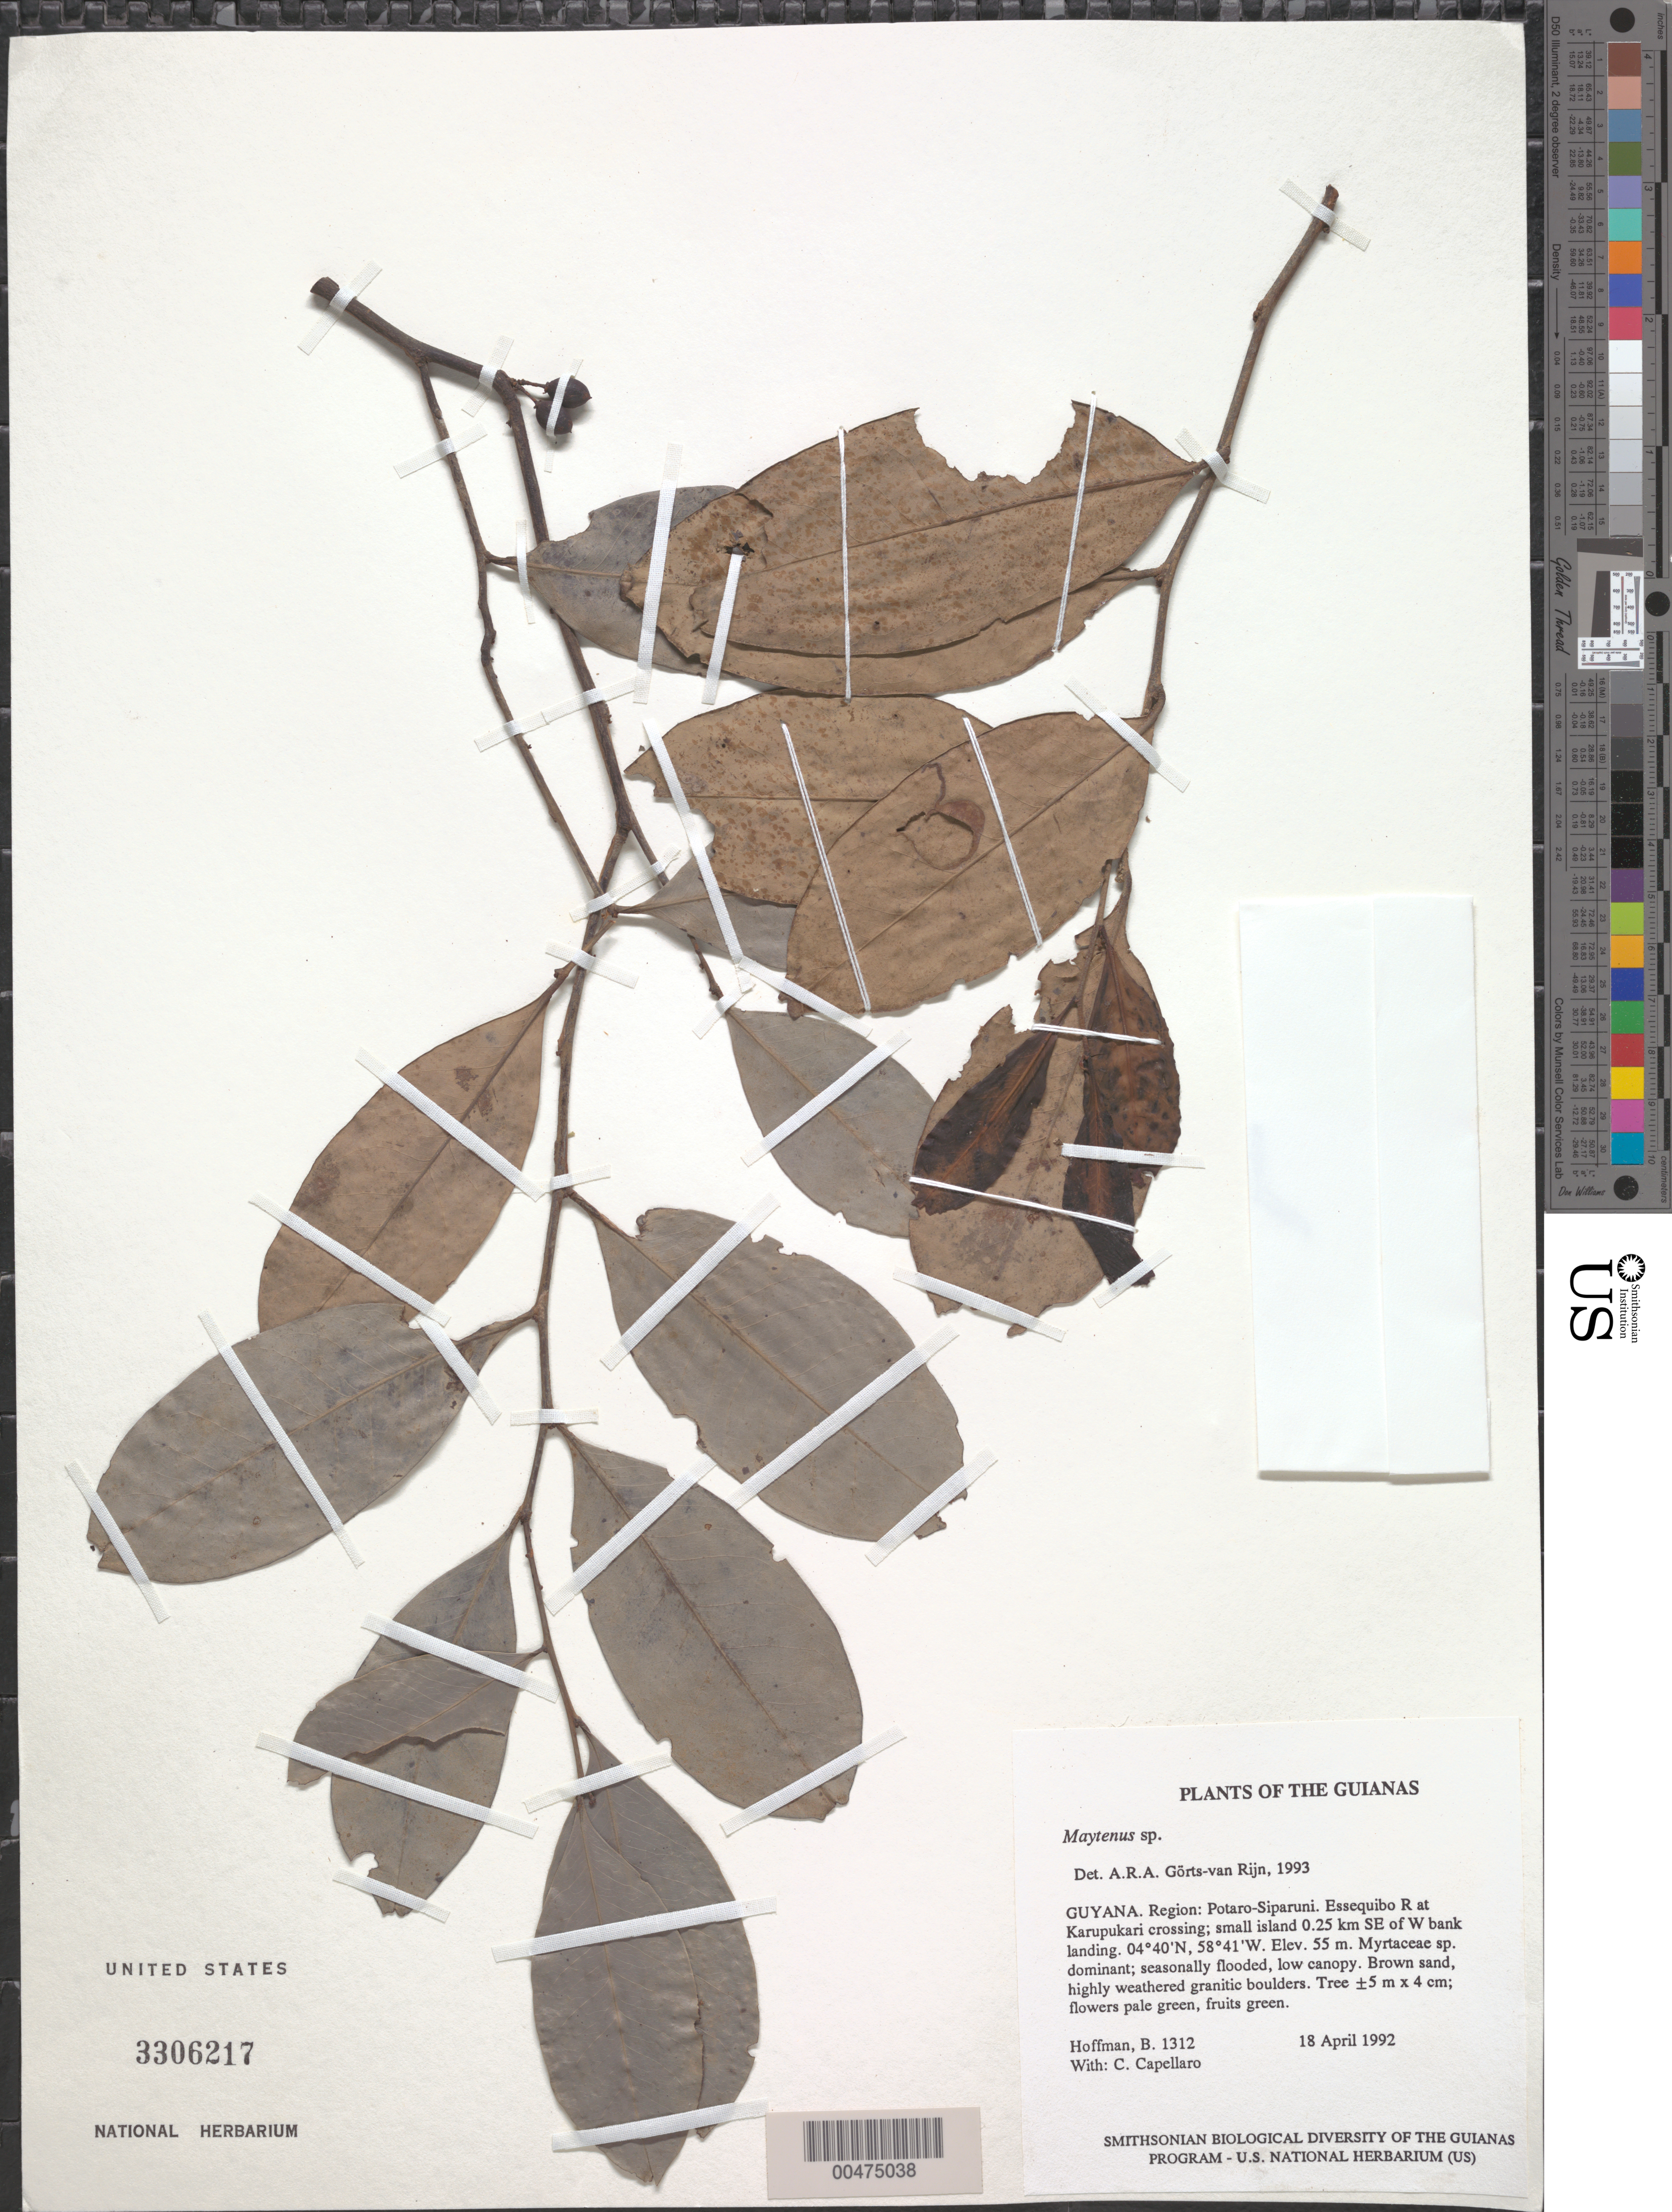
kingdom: Plantae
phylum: Tracheophyta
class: Magnoliopsida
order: Celastrales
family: Celastraceae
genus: Maytenus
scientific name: Maytenus sp.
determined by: Görts-van Rijn, A. R. A.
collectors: B. Hoffman & C. Capellaro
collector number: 1312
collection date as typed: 18 April 1992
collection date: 1992-04-18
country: Guyana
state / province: Potaro-Siparuni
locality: Essequibo River at Karupukari crossing; beach on Indian House island, 1 km N. Iwokrama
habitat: Myrtaceae sp. dominant; seasonally flooded, low canopy. Brown sand, highly weathered granitic boulders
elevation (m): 55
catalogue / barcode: US 3306217